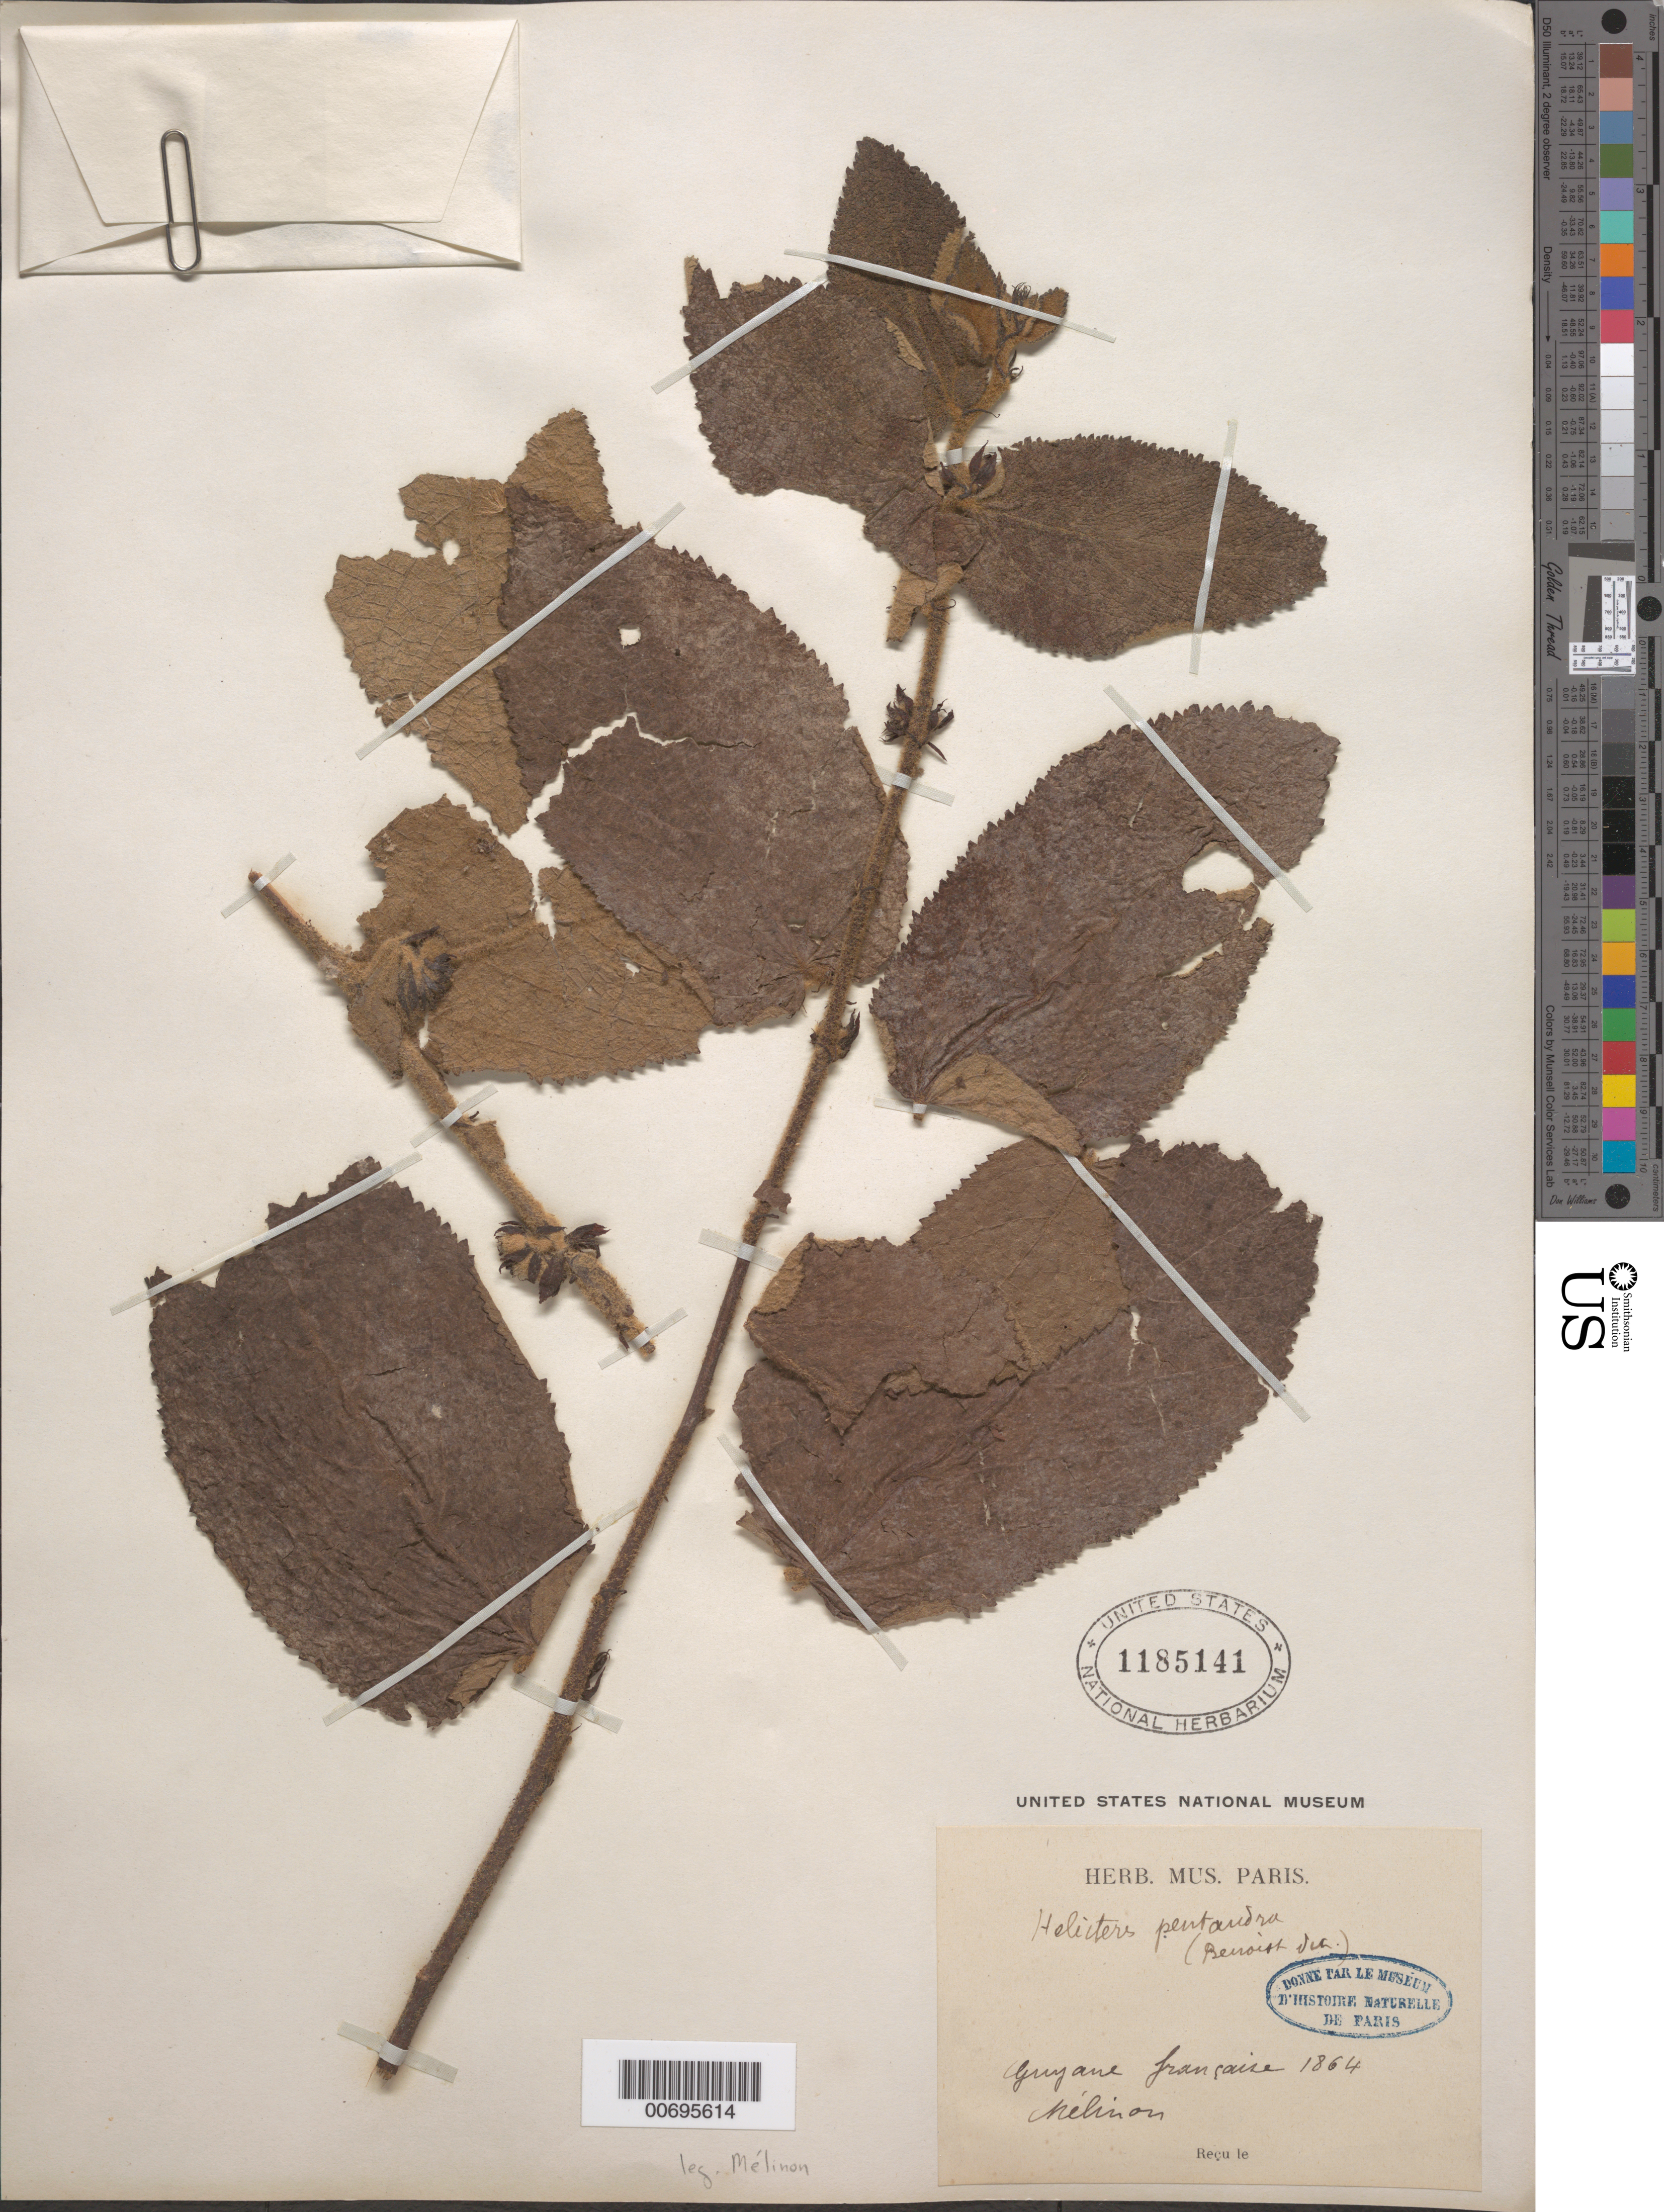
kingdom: Plantae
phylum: Tracheophyta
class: Magnoliopsida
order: Malvales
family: Malvaceae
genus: Helicteres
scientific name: Helicteres pentandra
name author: L.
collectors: E. Mélinon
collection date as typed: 1864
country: French Guiana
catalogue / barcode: US 1185141